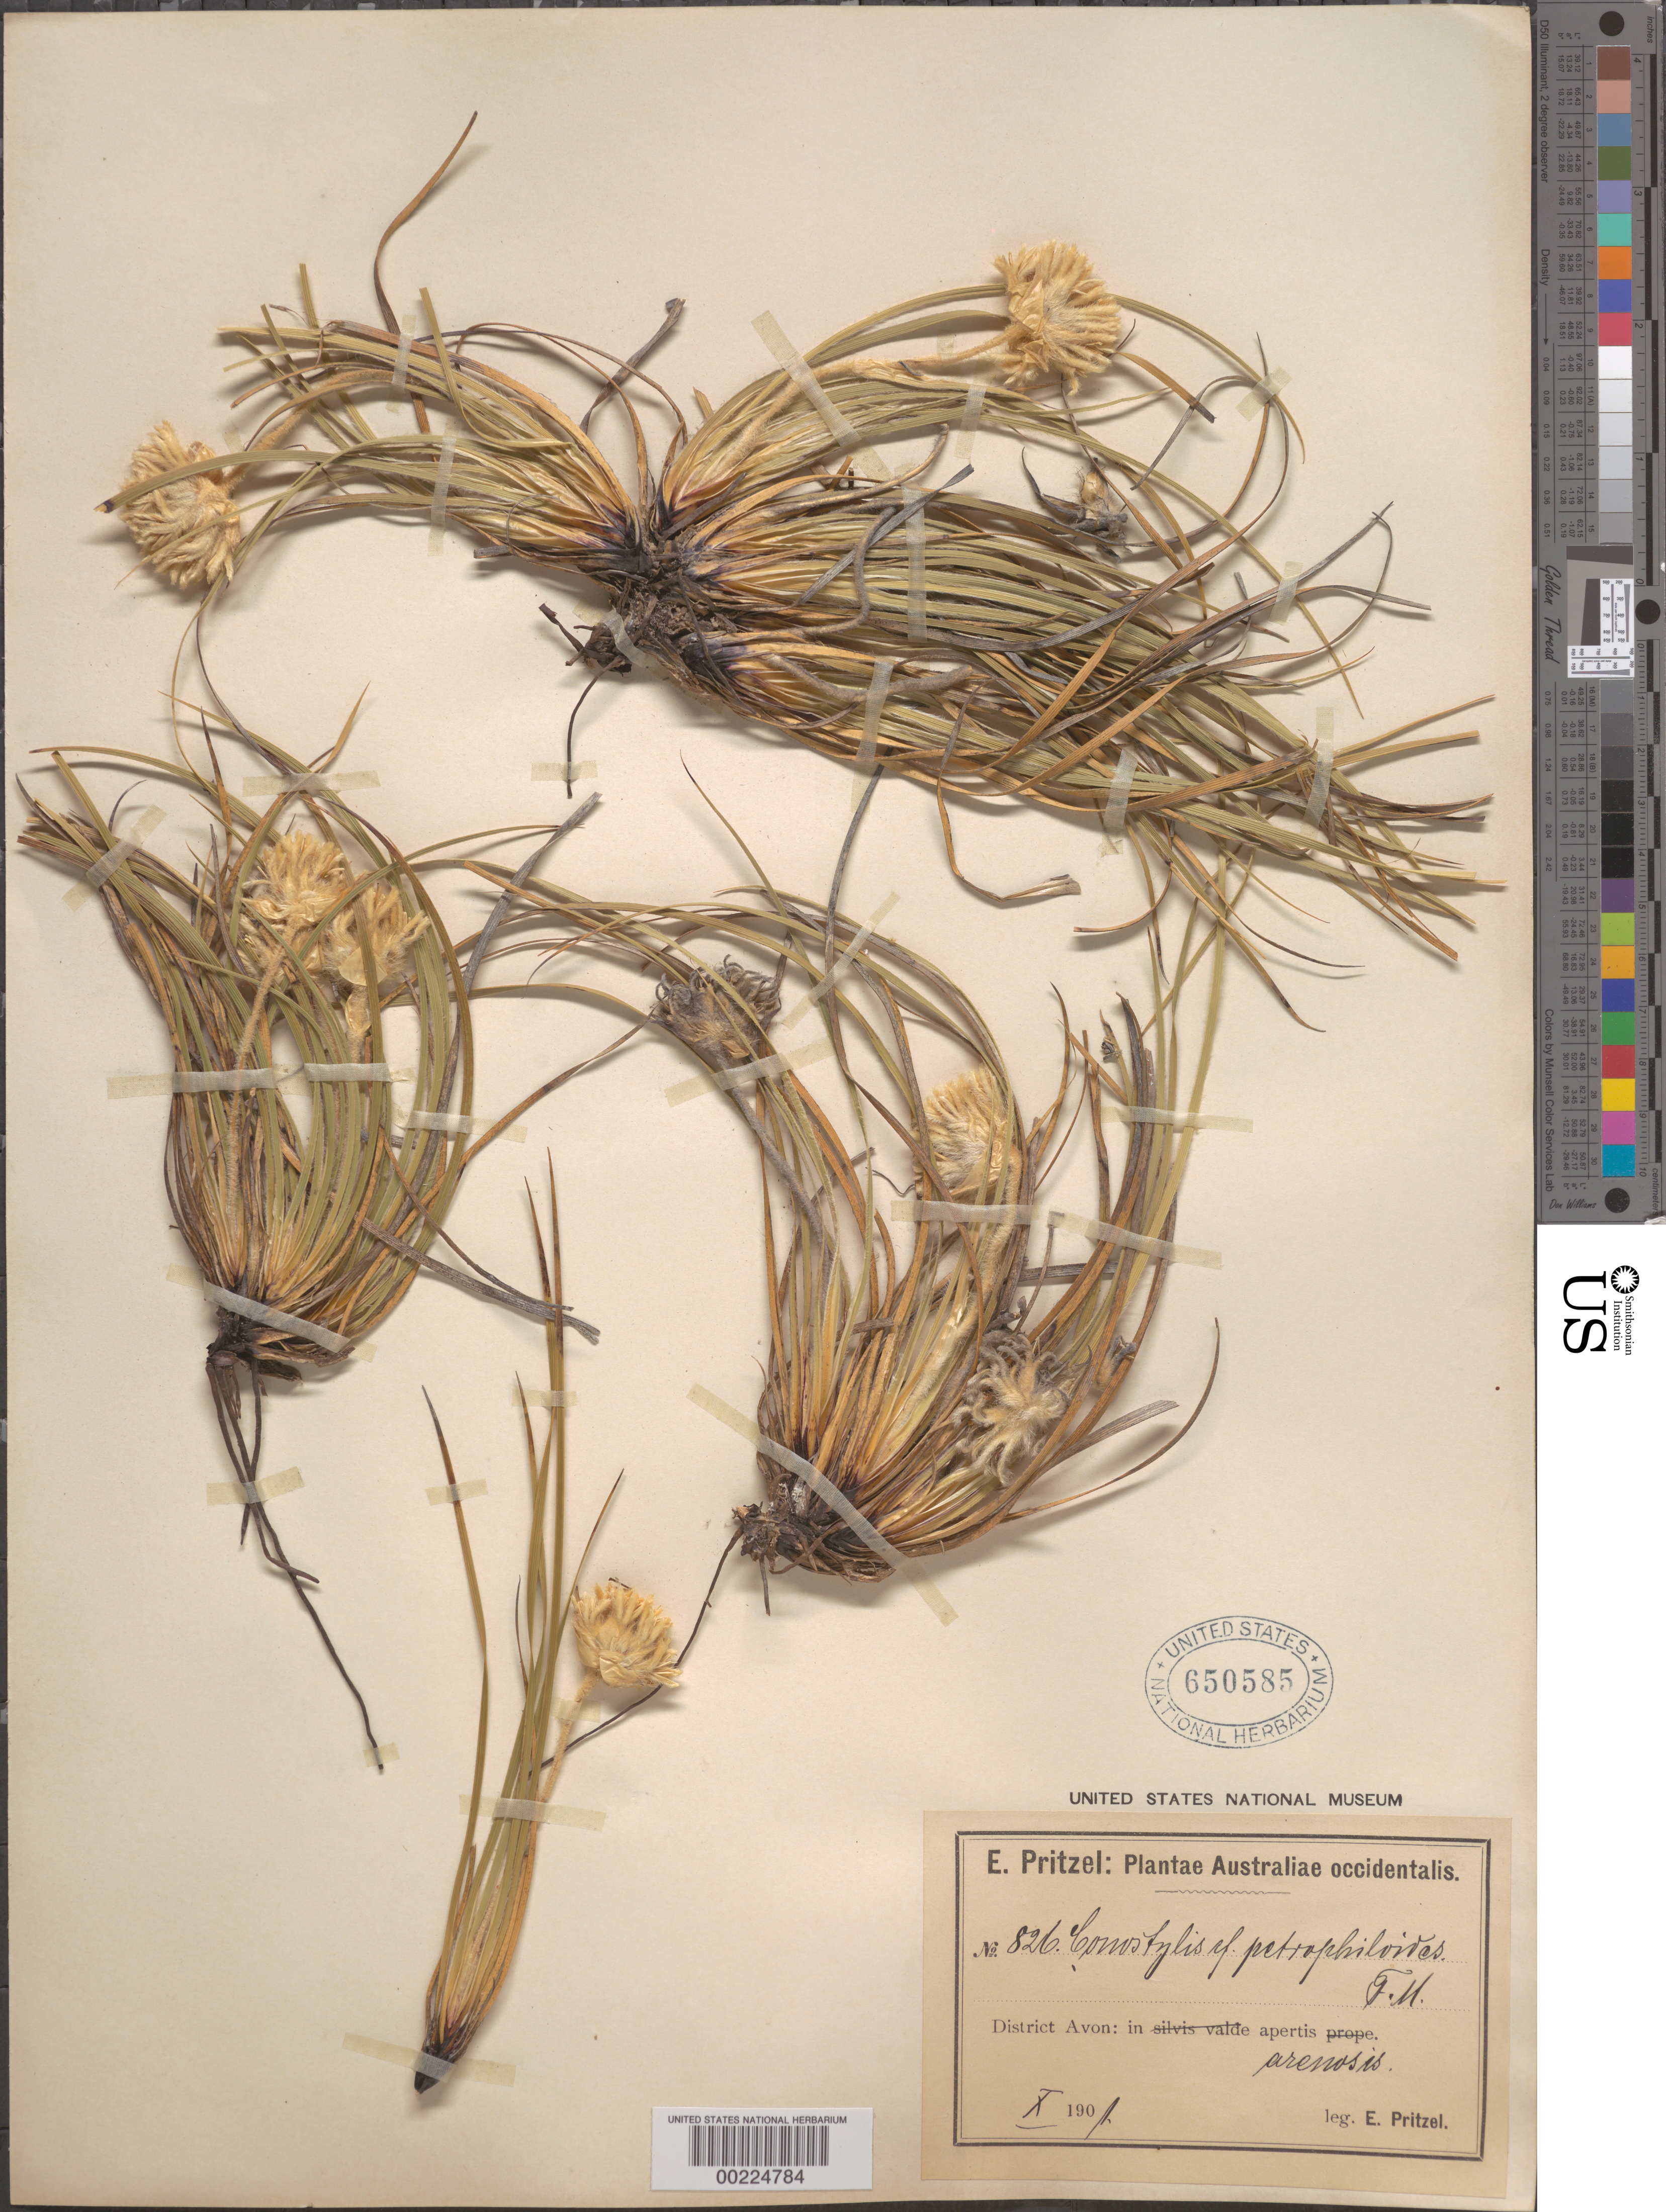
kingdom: Plantae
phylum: Tracheophyta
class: Liliopsida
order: Commelinales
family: Haemodoraceae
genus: Conostylis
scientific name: Conostylis petrophiloides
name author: F. Muell. ex Benth.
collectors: E. G. Pritzel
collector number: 826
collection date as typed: Oct 1901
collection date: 1901-10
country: Australia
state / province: Western Australia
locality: Avon dist. (?)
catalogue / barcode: US 650585